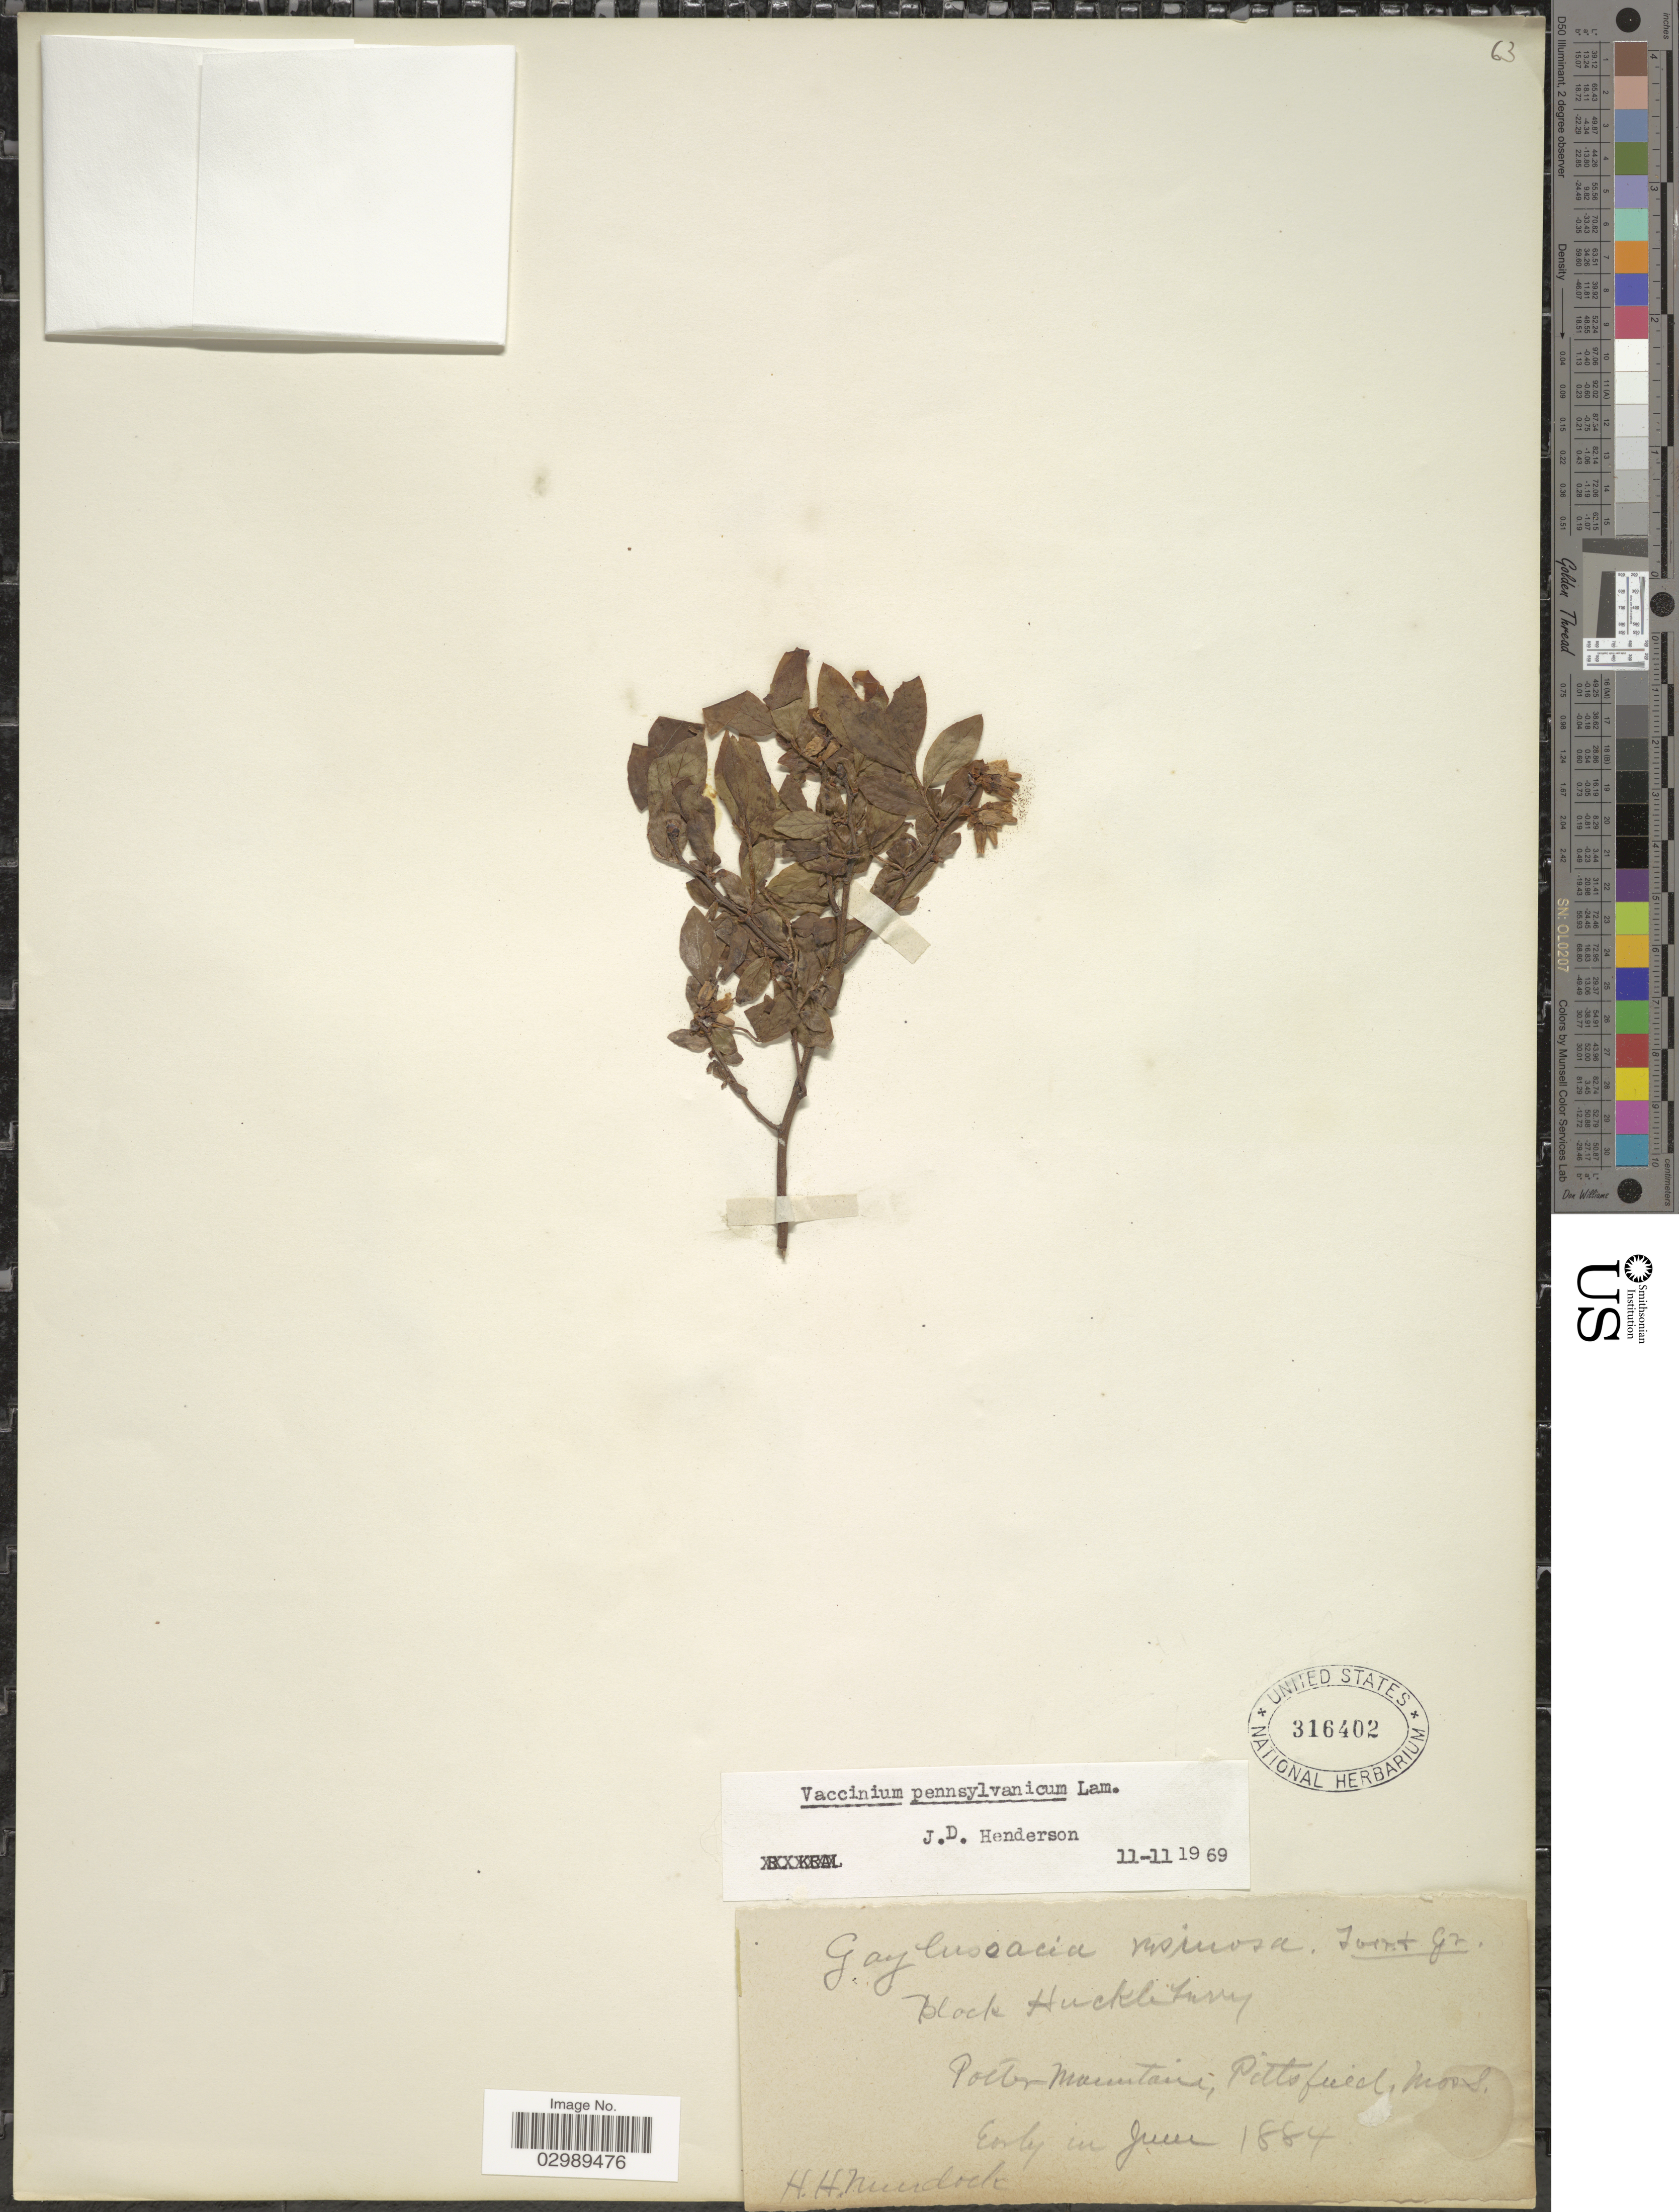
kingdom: Plantae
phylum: Tracheophyta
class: Magnoliopsida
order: Ericales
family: Ericaceae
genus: Vaccinium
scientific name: Vaccinium pensylvanicum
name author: Mill.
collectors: H. H. Murdock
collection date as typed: Early in June 1884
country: United States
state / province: Massachusetts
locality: Potter Mountain; Pittsfield, Mass.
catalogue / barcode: US 316402